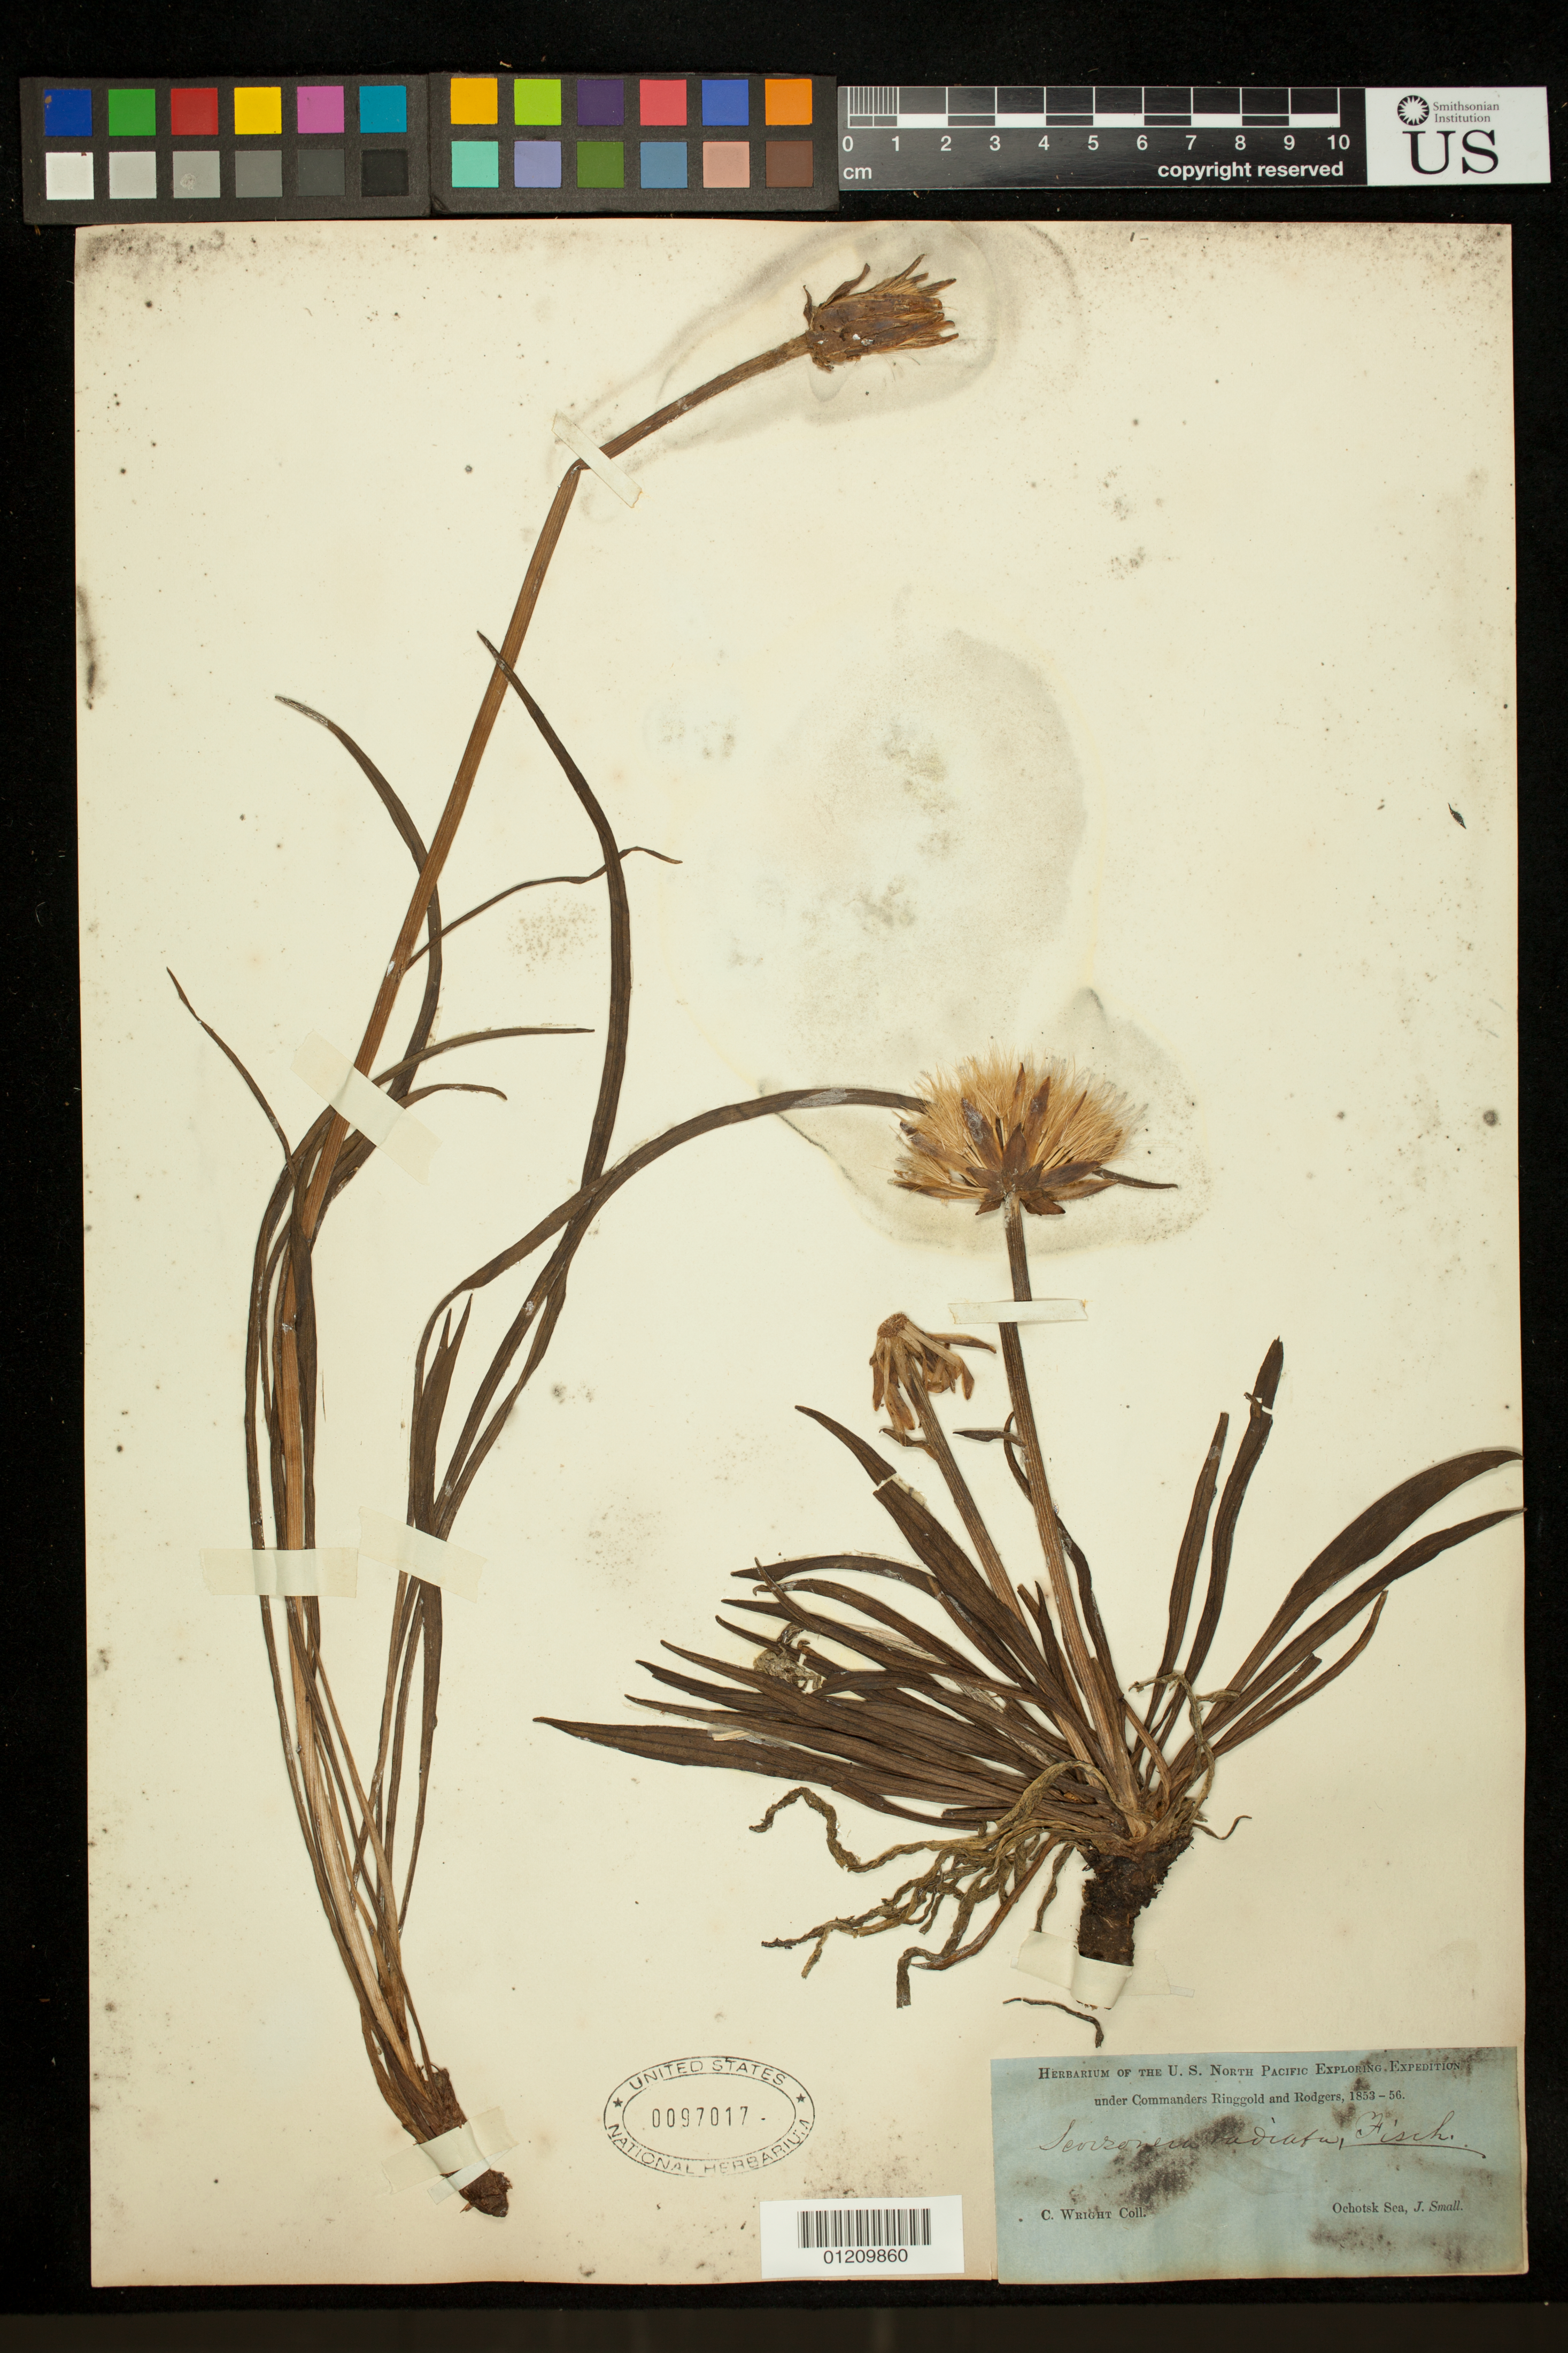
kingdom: Plantae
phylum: Tracheophyta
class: Magnoliopsida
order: Asterales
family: Asteraceae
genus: Scorzonera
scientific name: Scorzonera radiata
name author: Fisch. ex Ledeb.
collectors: C. Wright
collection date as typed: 1853 to -- --- 1856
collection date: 1853/1856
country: Russian Federation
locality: Ochotsk Sea.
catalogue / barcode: US 97017